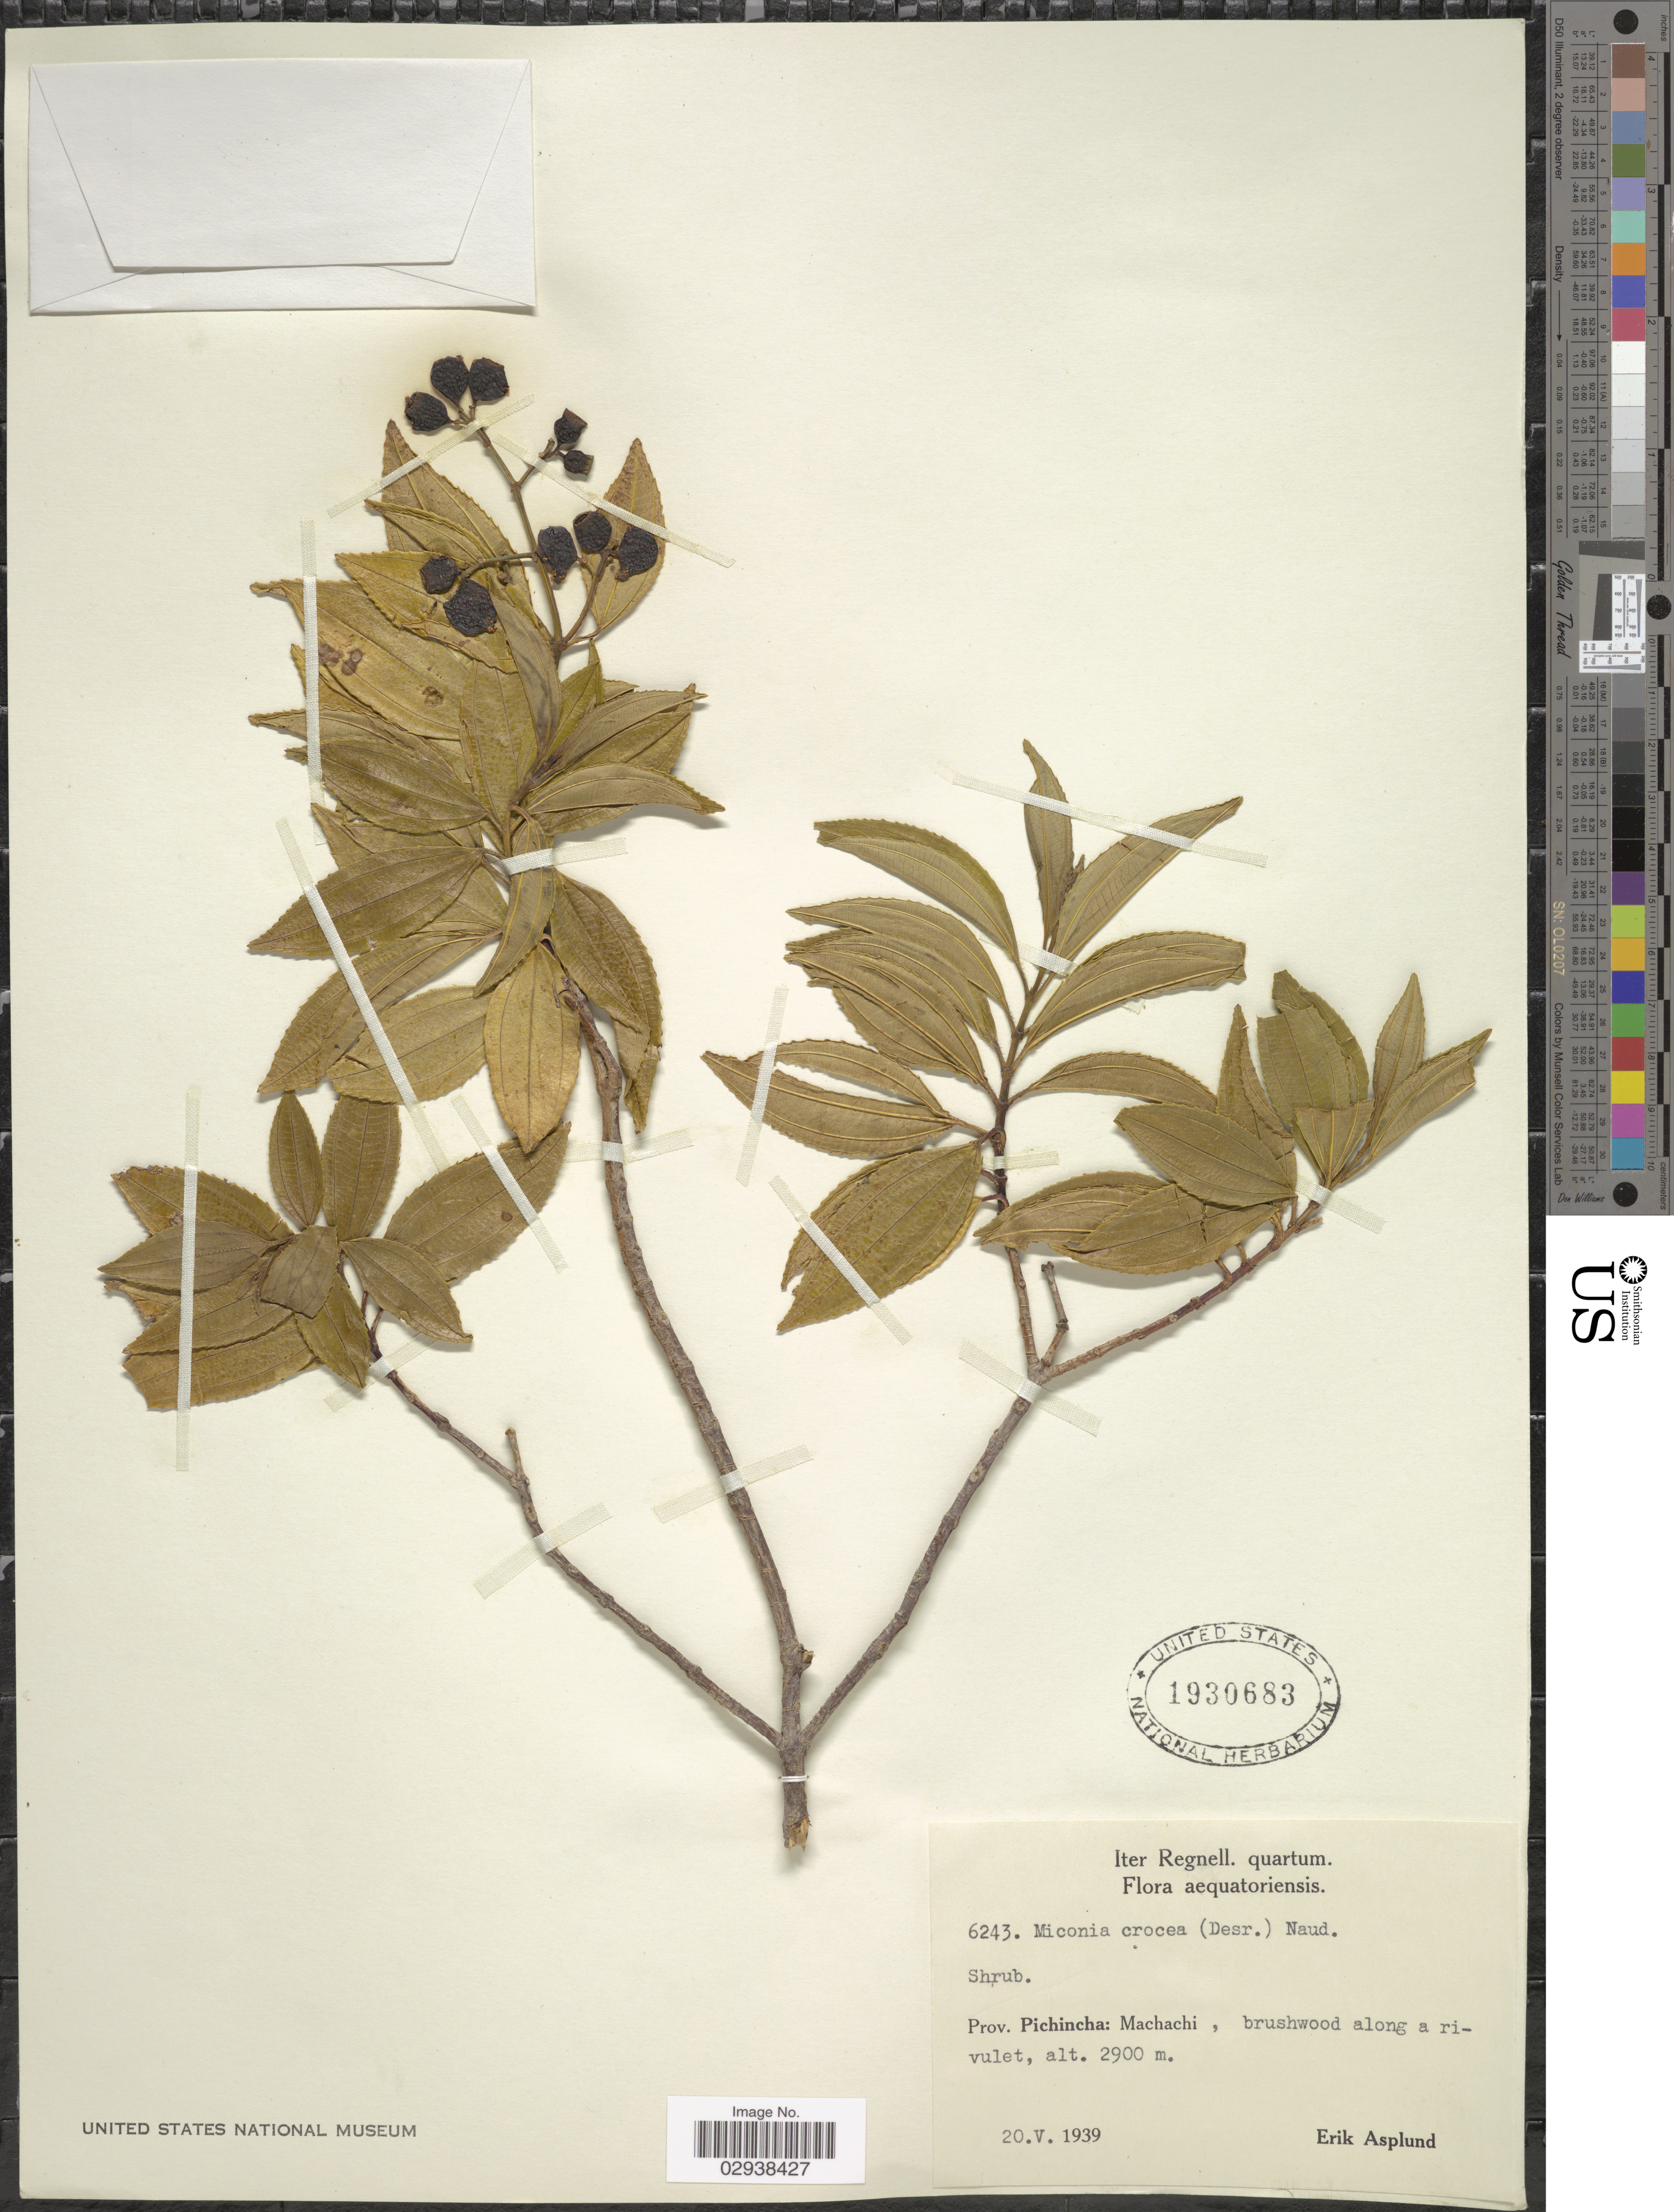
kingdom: Plantae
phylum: Tracheophyta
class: Magnoliopsida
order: Myrtales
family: Melastomataceae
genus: Miconia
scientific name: Miconia crocea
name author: (Desr.) Naudin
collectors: E. Asplund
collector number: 6243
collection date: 1939-05-20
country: Ecuador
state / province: Pichincha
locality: Prov. Pichincha: Machachi, brushwood along a rivulet.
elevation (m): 2900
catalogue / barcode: US 1930683